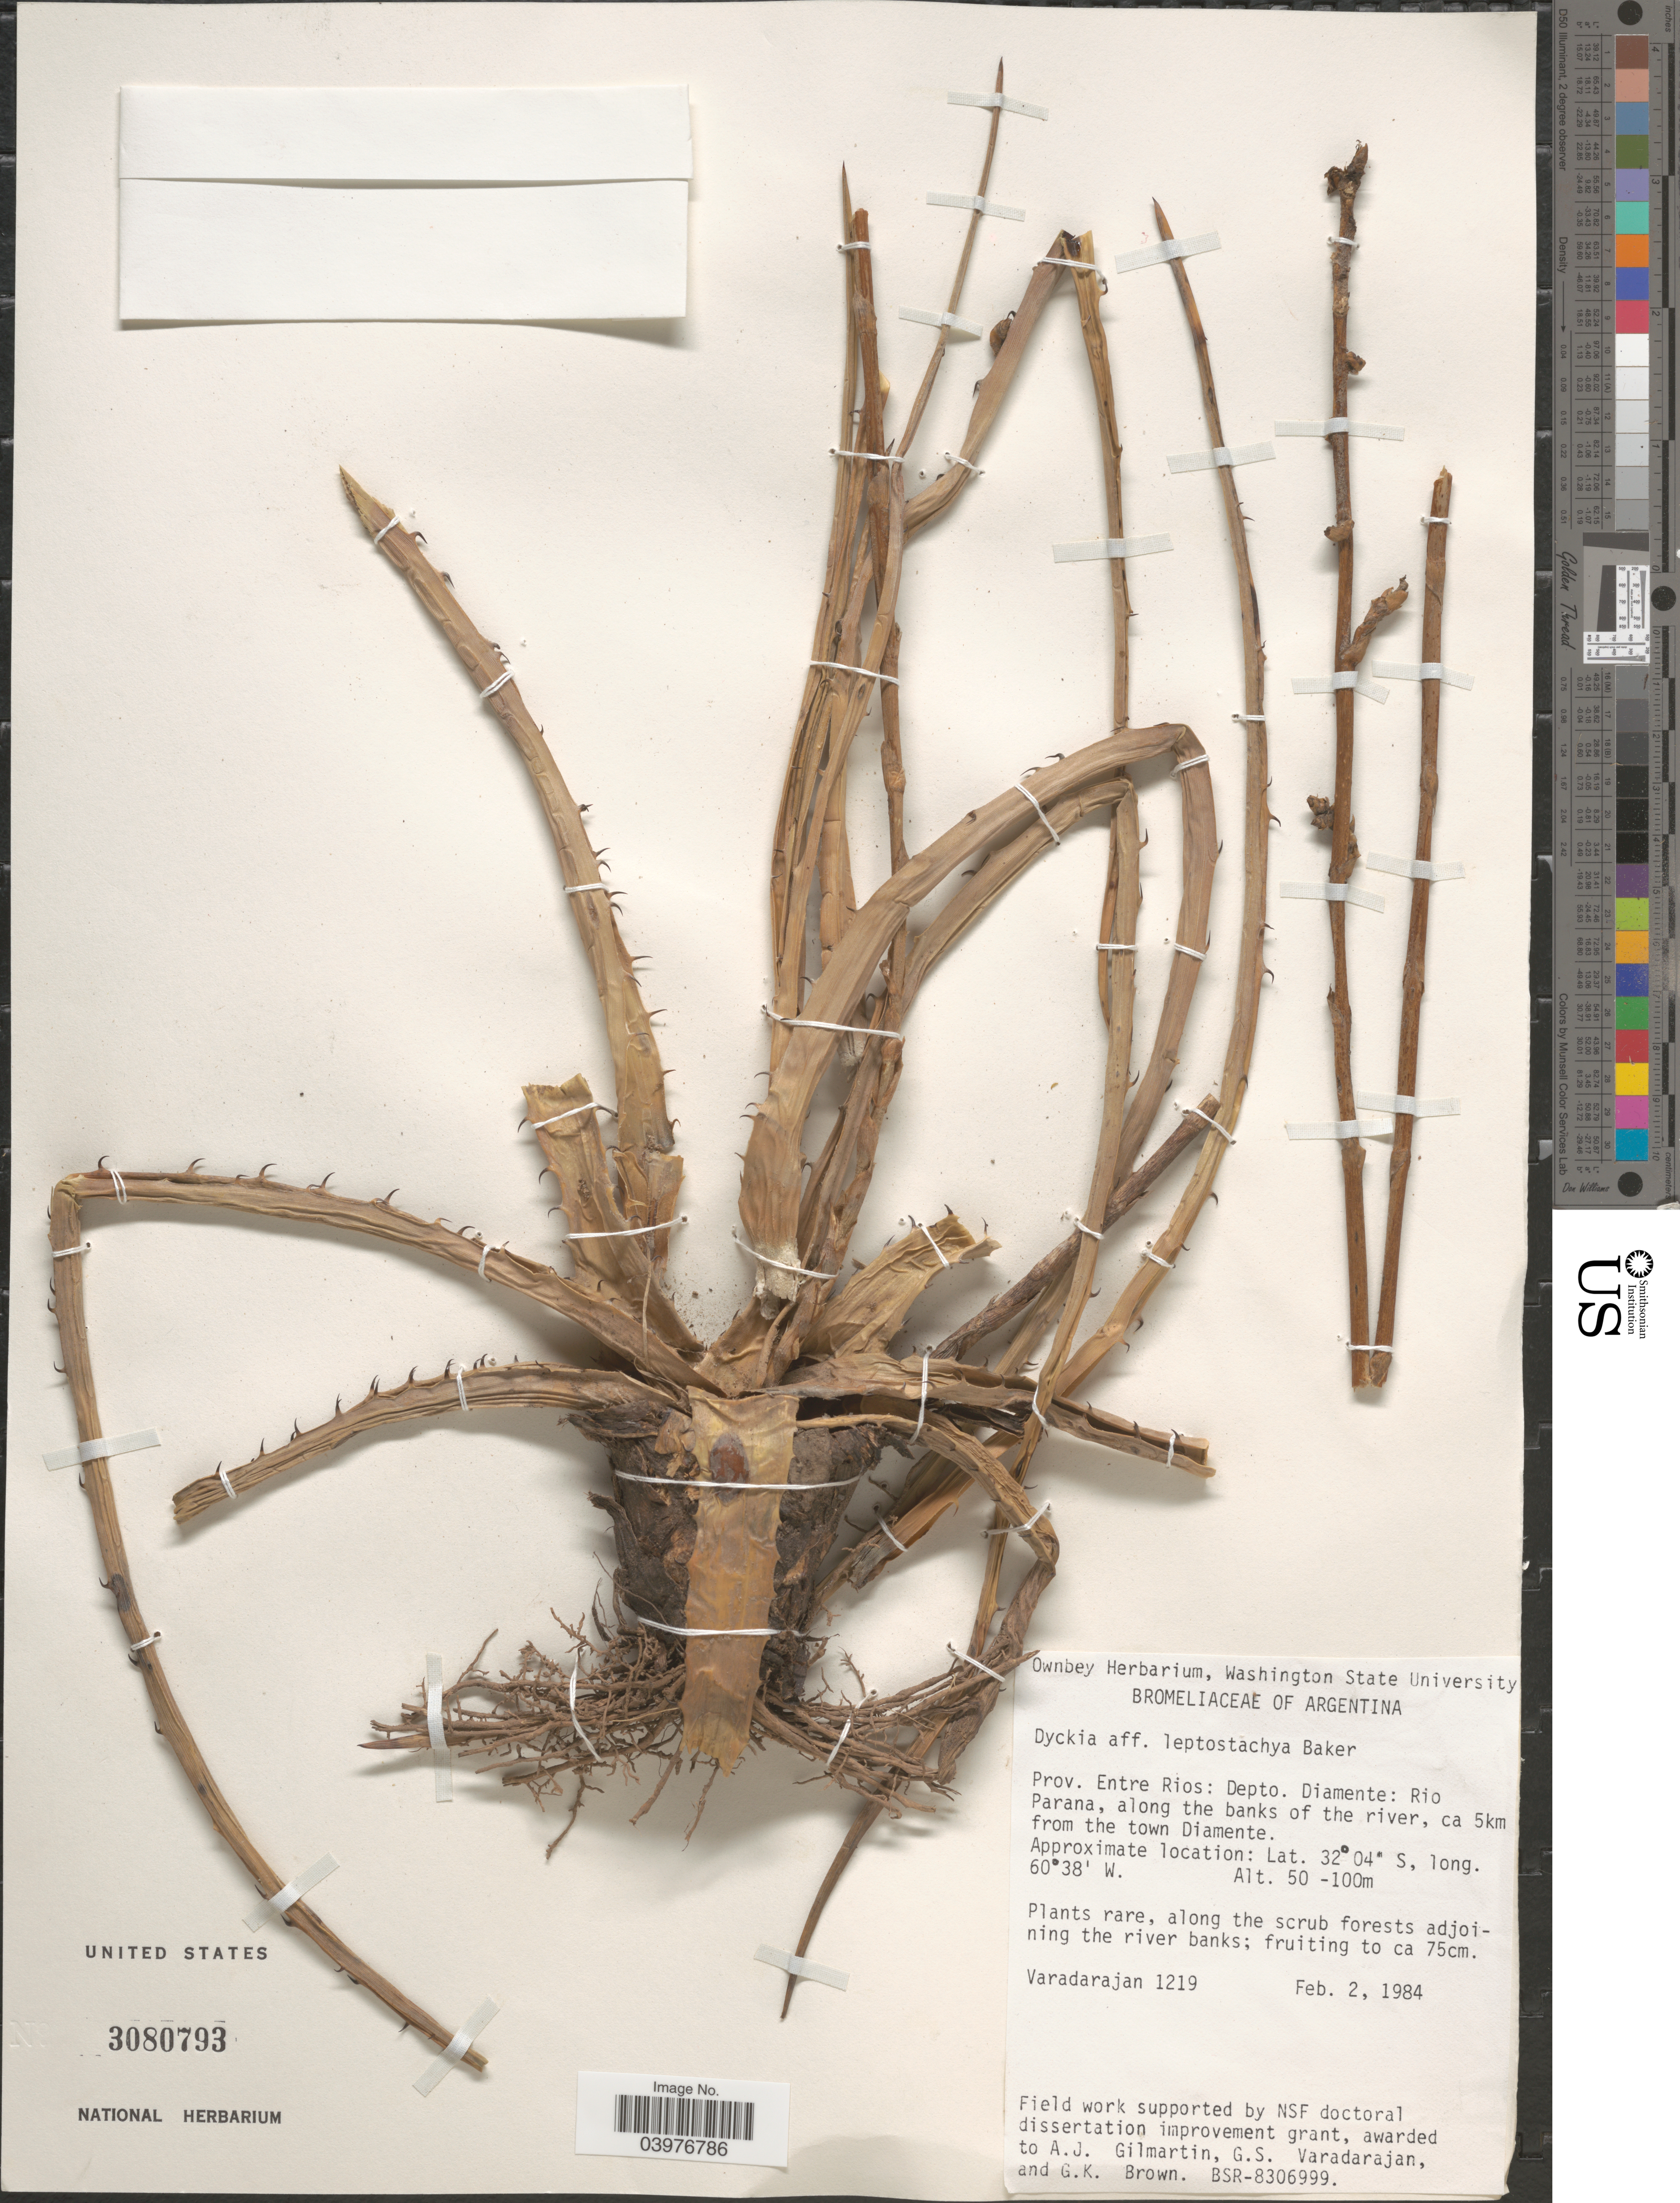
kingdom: Plantae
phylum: Tracheophyta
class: Liliopsida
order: Poales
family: Bromeliaceae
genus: Dyckia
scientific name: Dyckia leptostachya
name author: Baker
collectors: G. S. Varadarajan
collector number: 1219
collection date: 1984-02-02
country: Argentina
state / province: Entre Rios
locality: Depto. Diamente: Rio Parana, along the banks of the river, ca 5km from the town Diamente.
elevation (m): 50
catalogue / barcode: US 3080793